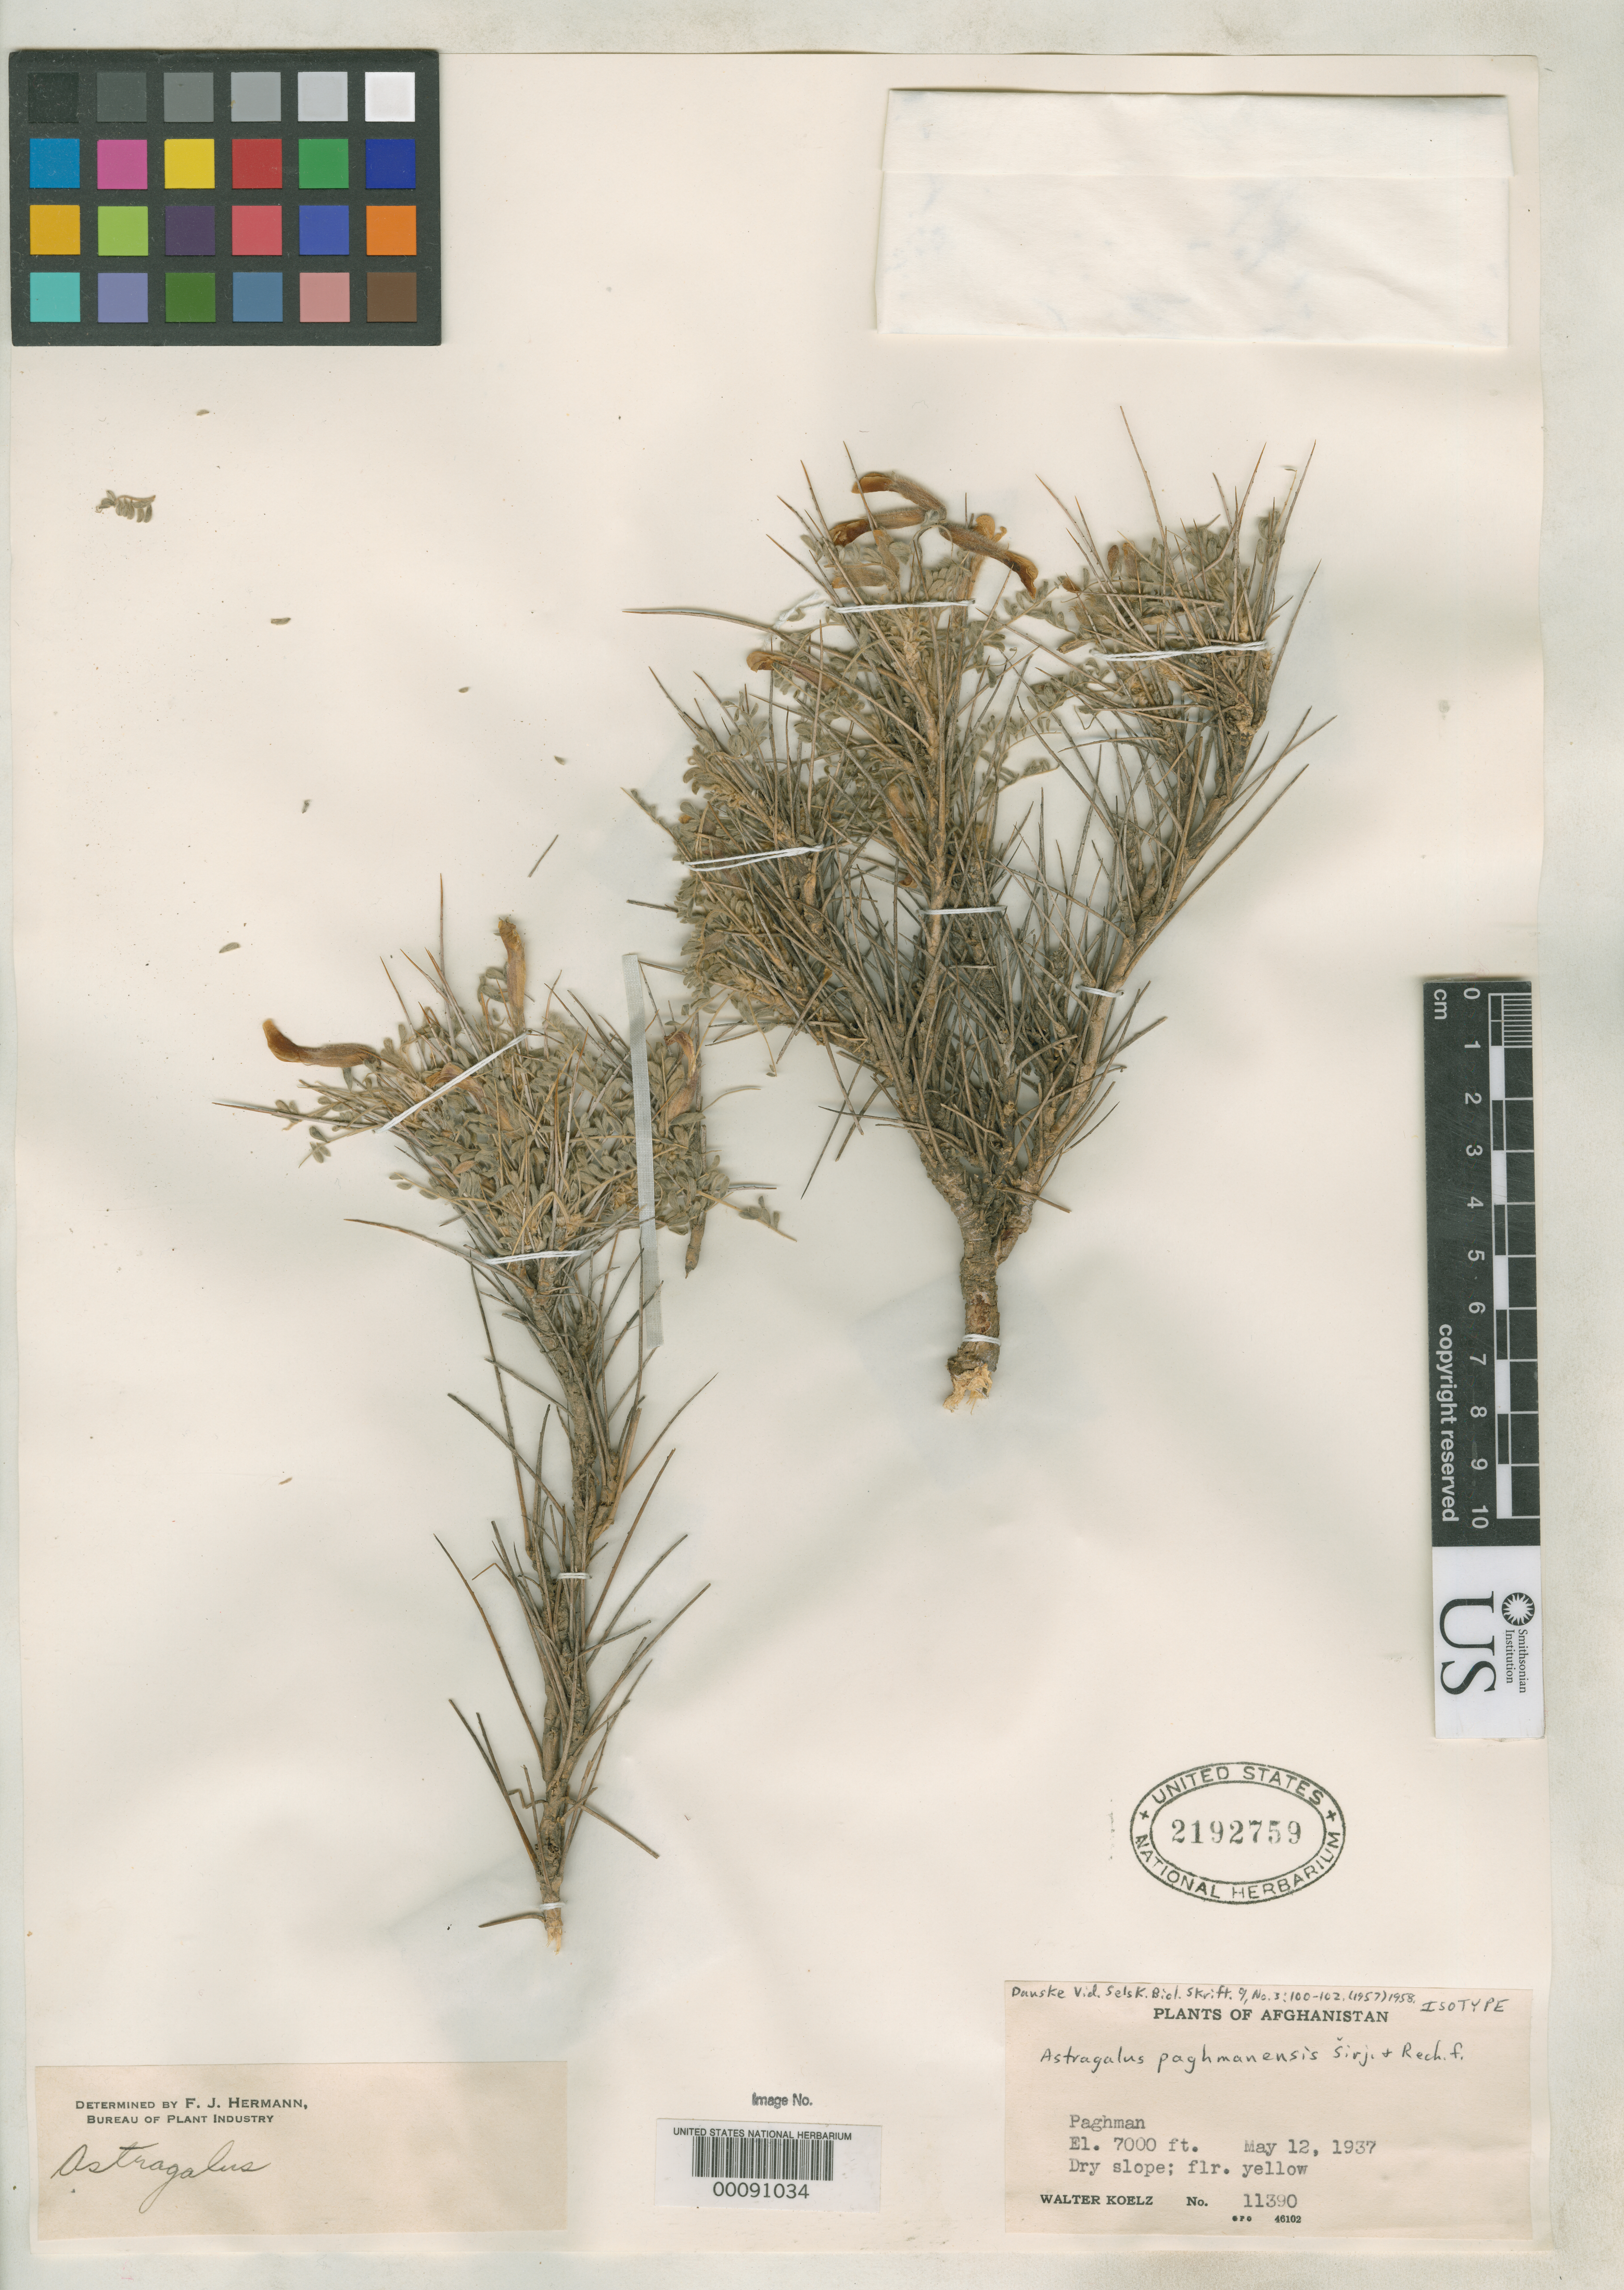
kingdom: Plantae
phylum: Tracheophyta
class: Magnoliopsida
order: Fabales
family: Fabaceae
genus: Astragalus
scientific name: Astragalus paghmanensis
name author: Širj. & Rech. f.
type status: Isotype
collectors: W. N. Koelz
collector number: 11390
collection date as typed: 12 May 1937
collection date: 1937-05-12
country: Afghanistan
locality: Paghman.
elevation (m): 2134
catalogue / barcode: US 2192759